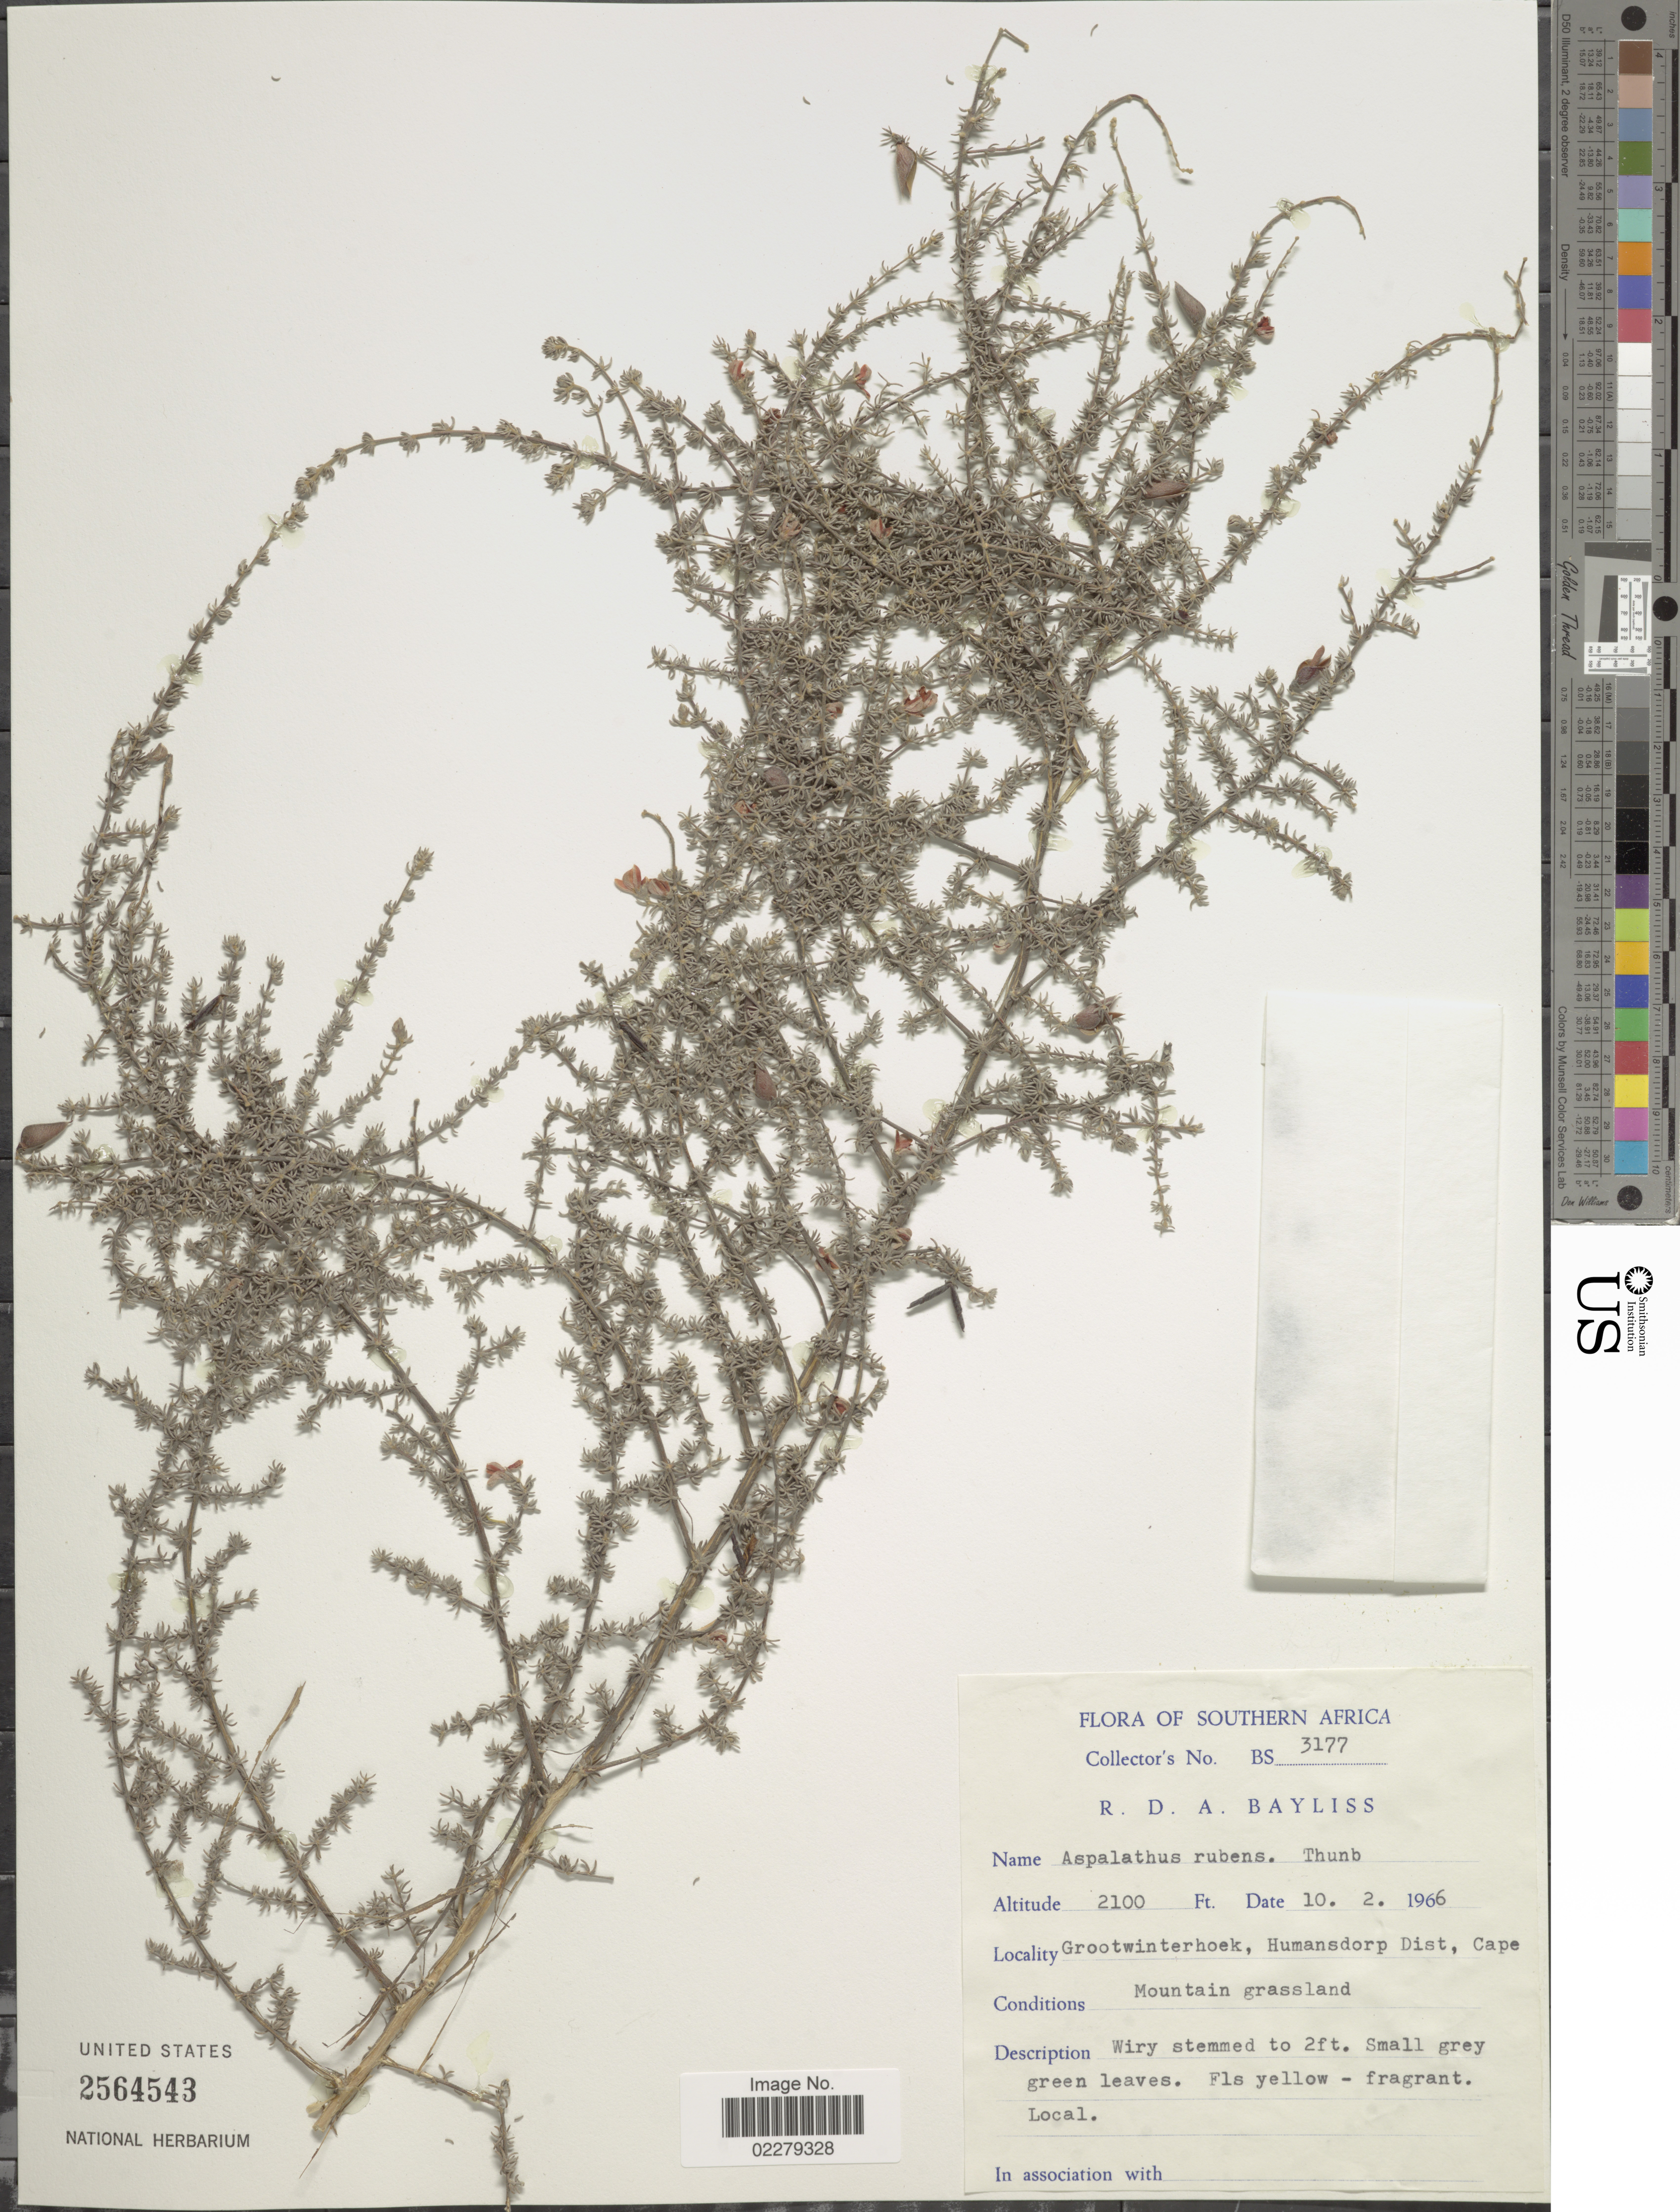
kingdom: Plantae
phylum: Tracheophyta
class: Magnoliopsida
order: Fabales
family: Fabaceae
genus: Aspalathus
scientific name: Aspalathus rubens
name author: Thunb.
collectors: R. Bayliss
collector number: BS3177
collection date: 1966-02-10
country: South Africa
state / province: Eastern Cape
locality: Southern Africa, Grootwinterhoek, Humansdorp Dist. Cape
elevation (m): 640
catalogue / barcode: US 2564543